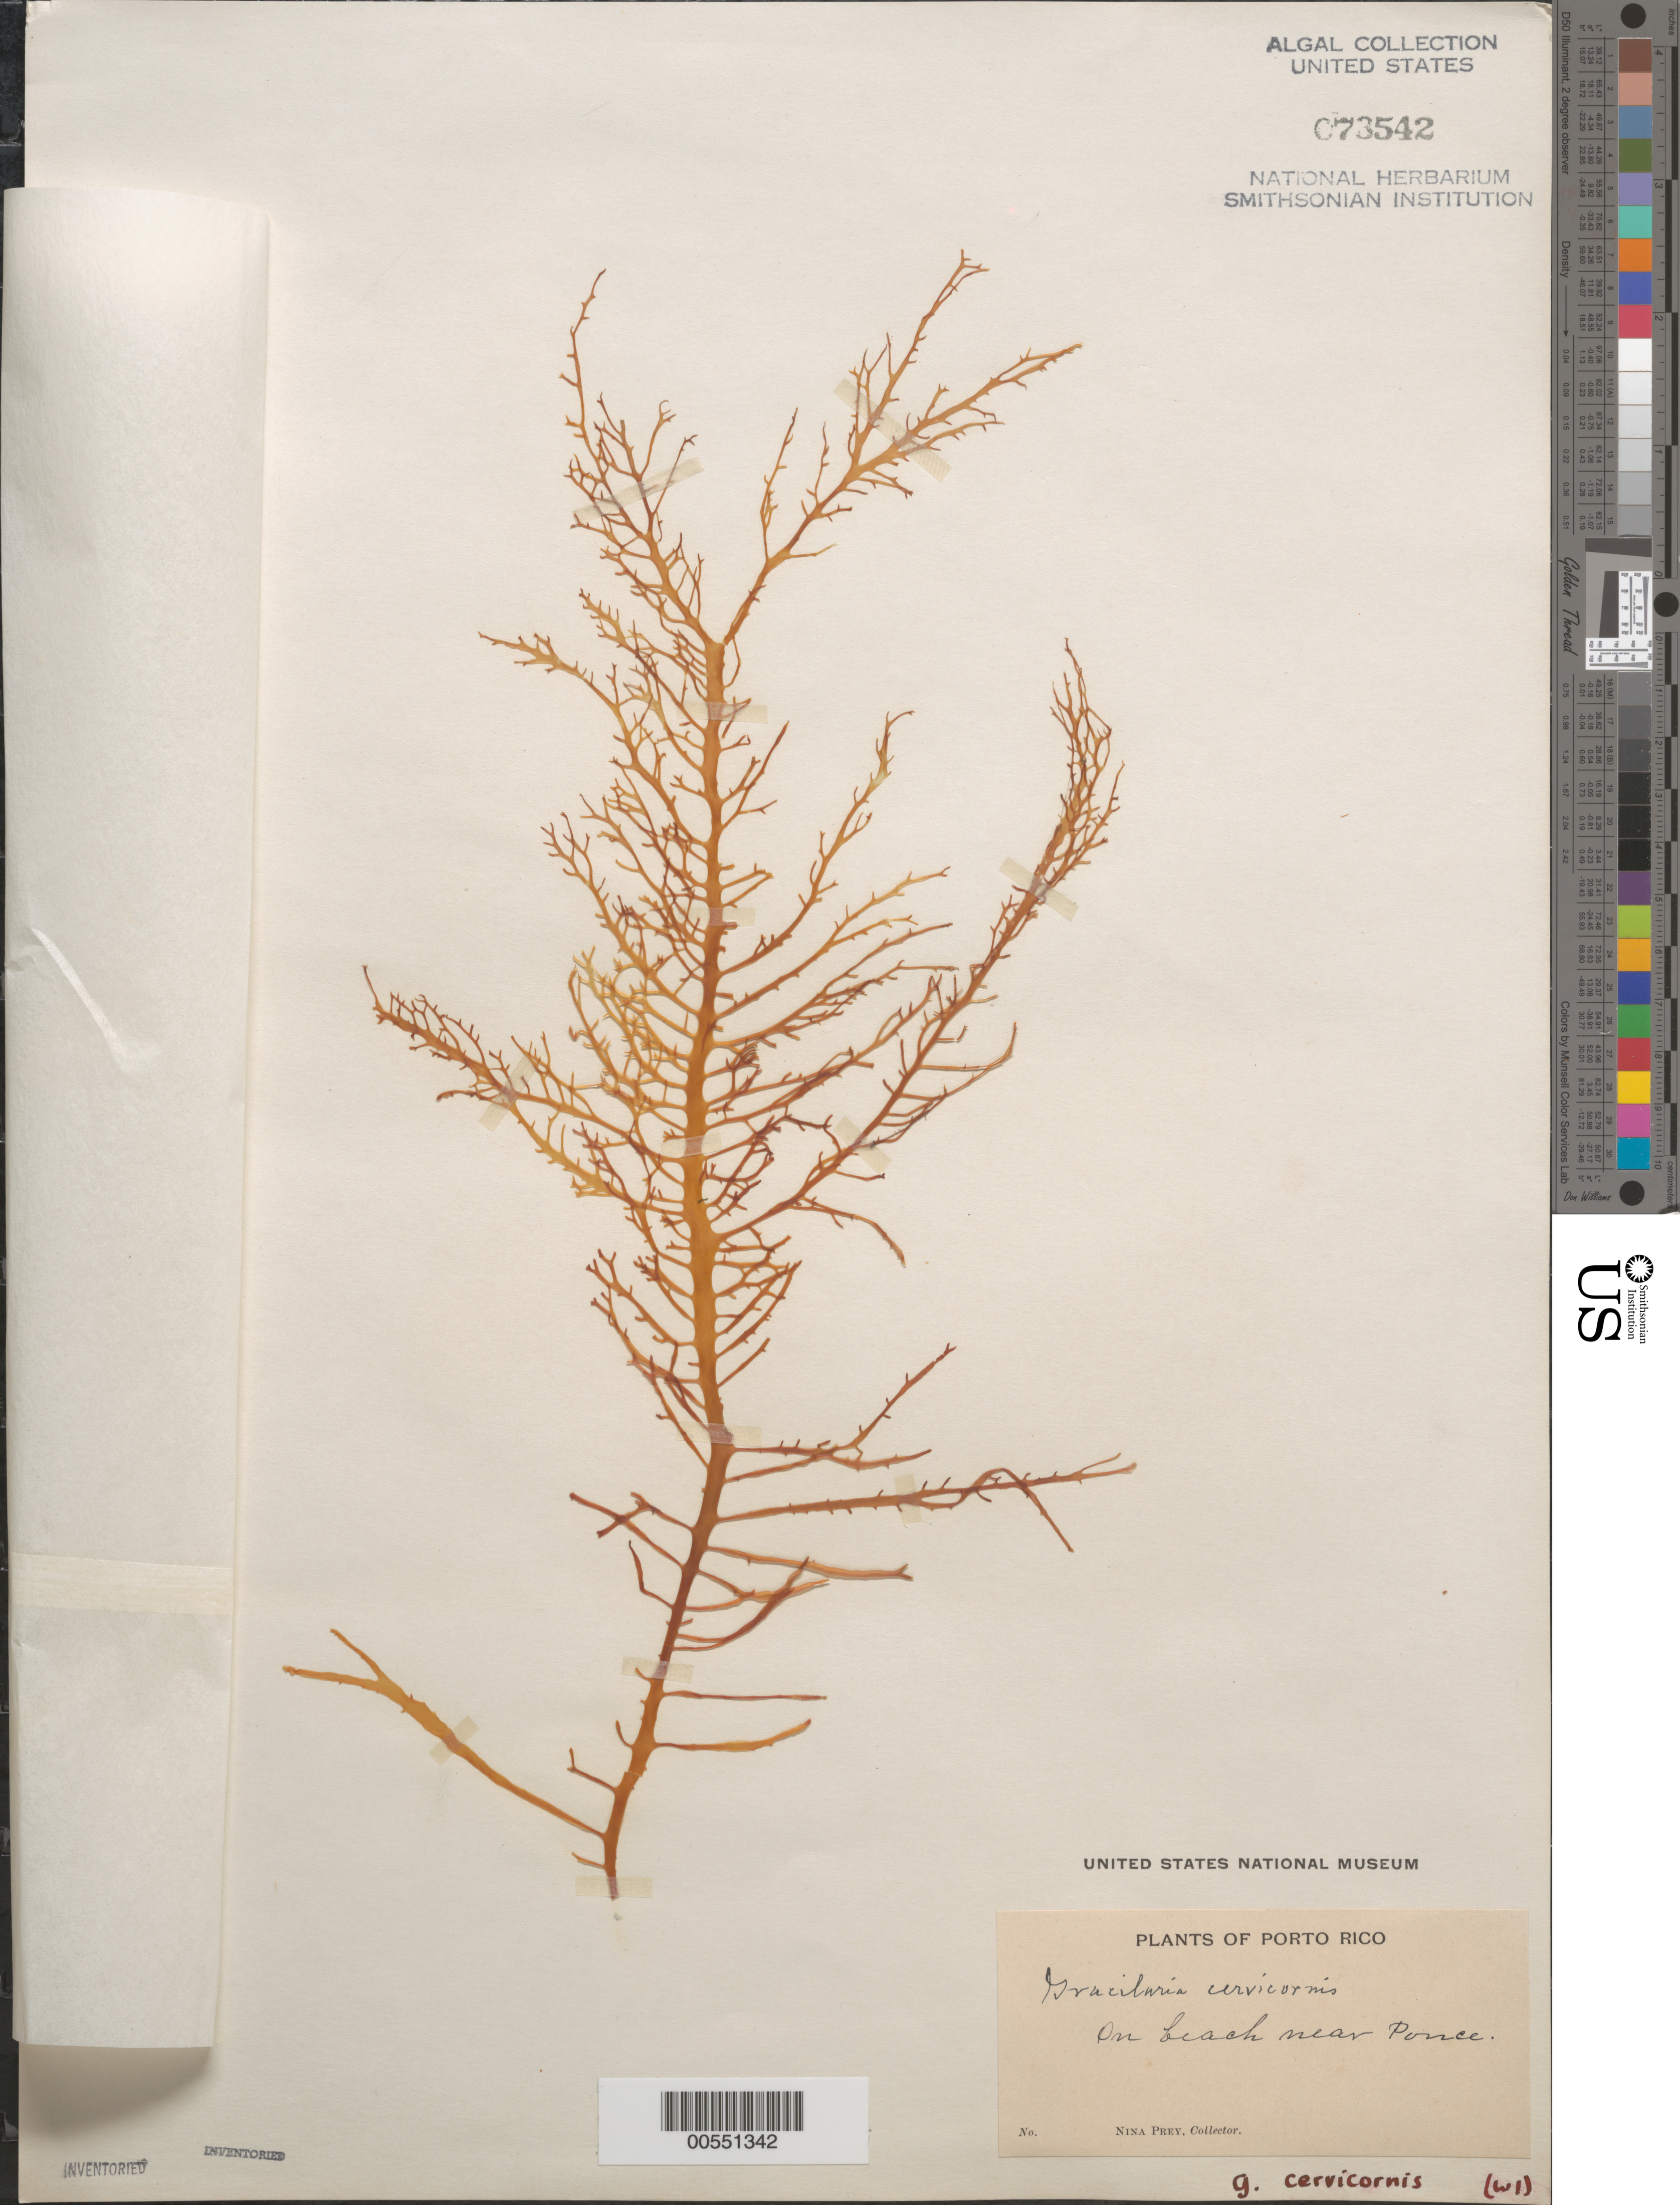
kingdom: Plantae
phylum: Rhodophyta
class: Florideophyceae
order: Gracilariales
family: Gracilariaceae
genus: Gracilaria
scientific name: Gracilaria cervicornis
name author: (Turner) J. Agardh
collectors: N. Prey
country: Puerto Rico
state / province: Ponce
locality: Near ponce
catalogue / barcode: US 73542